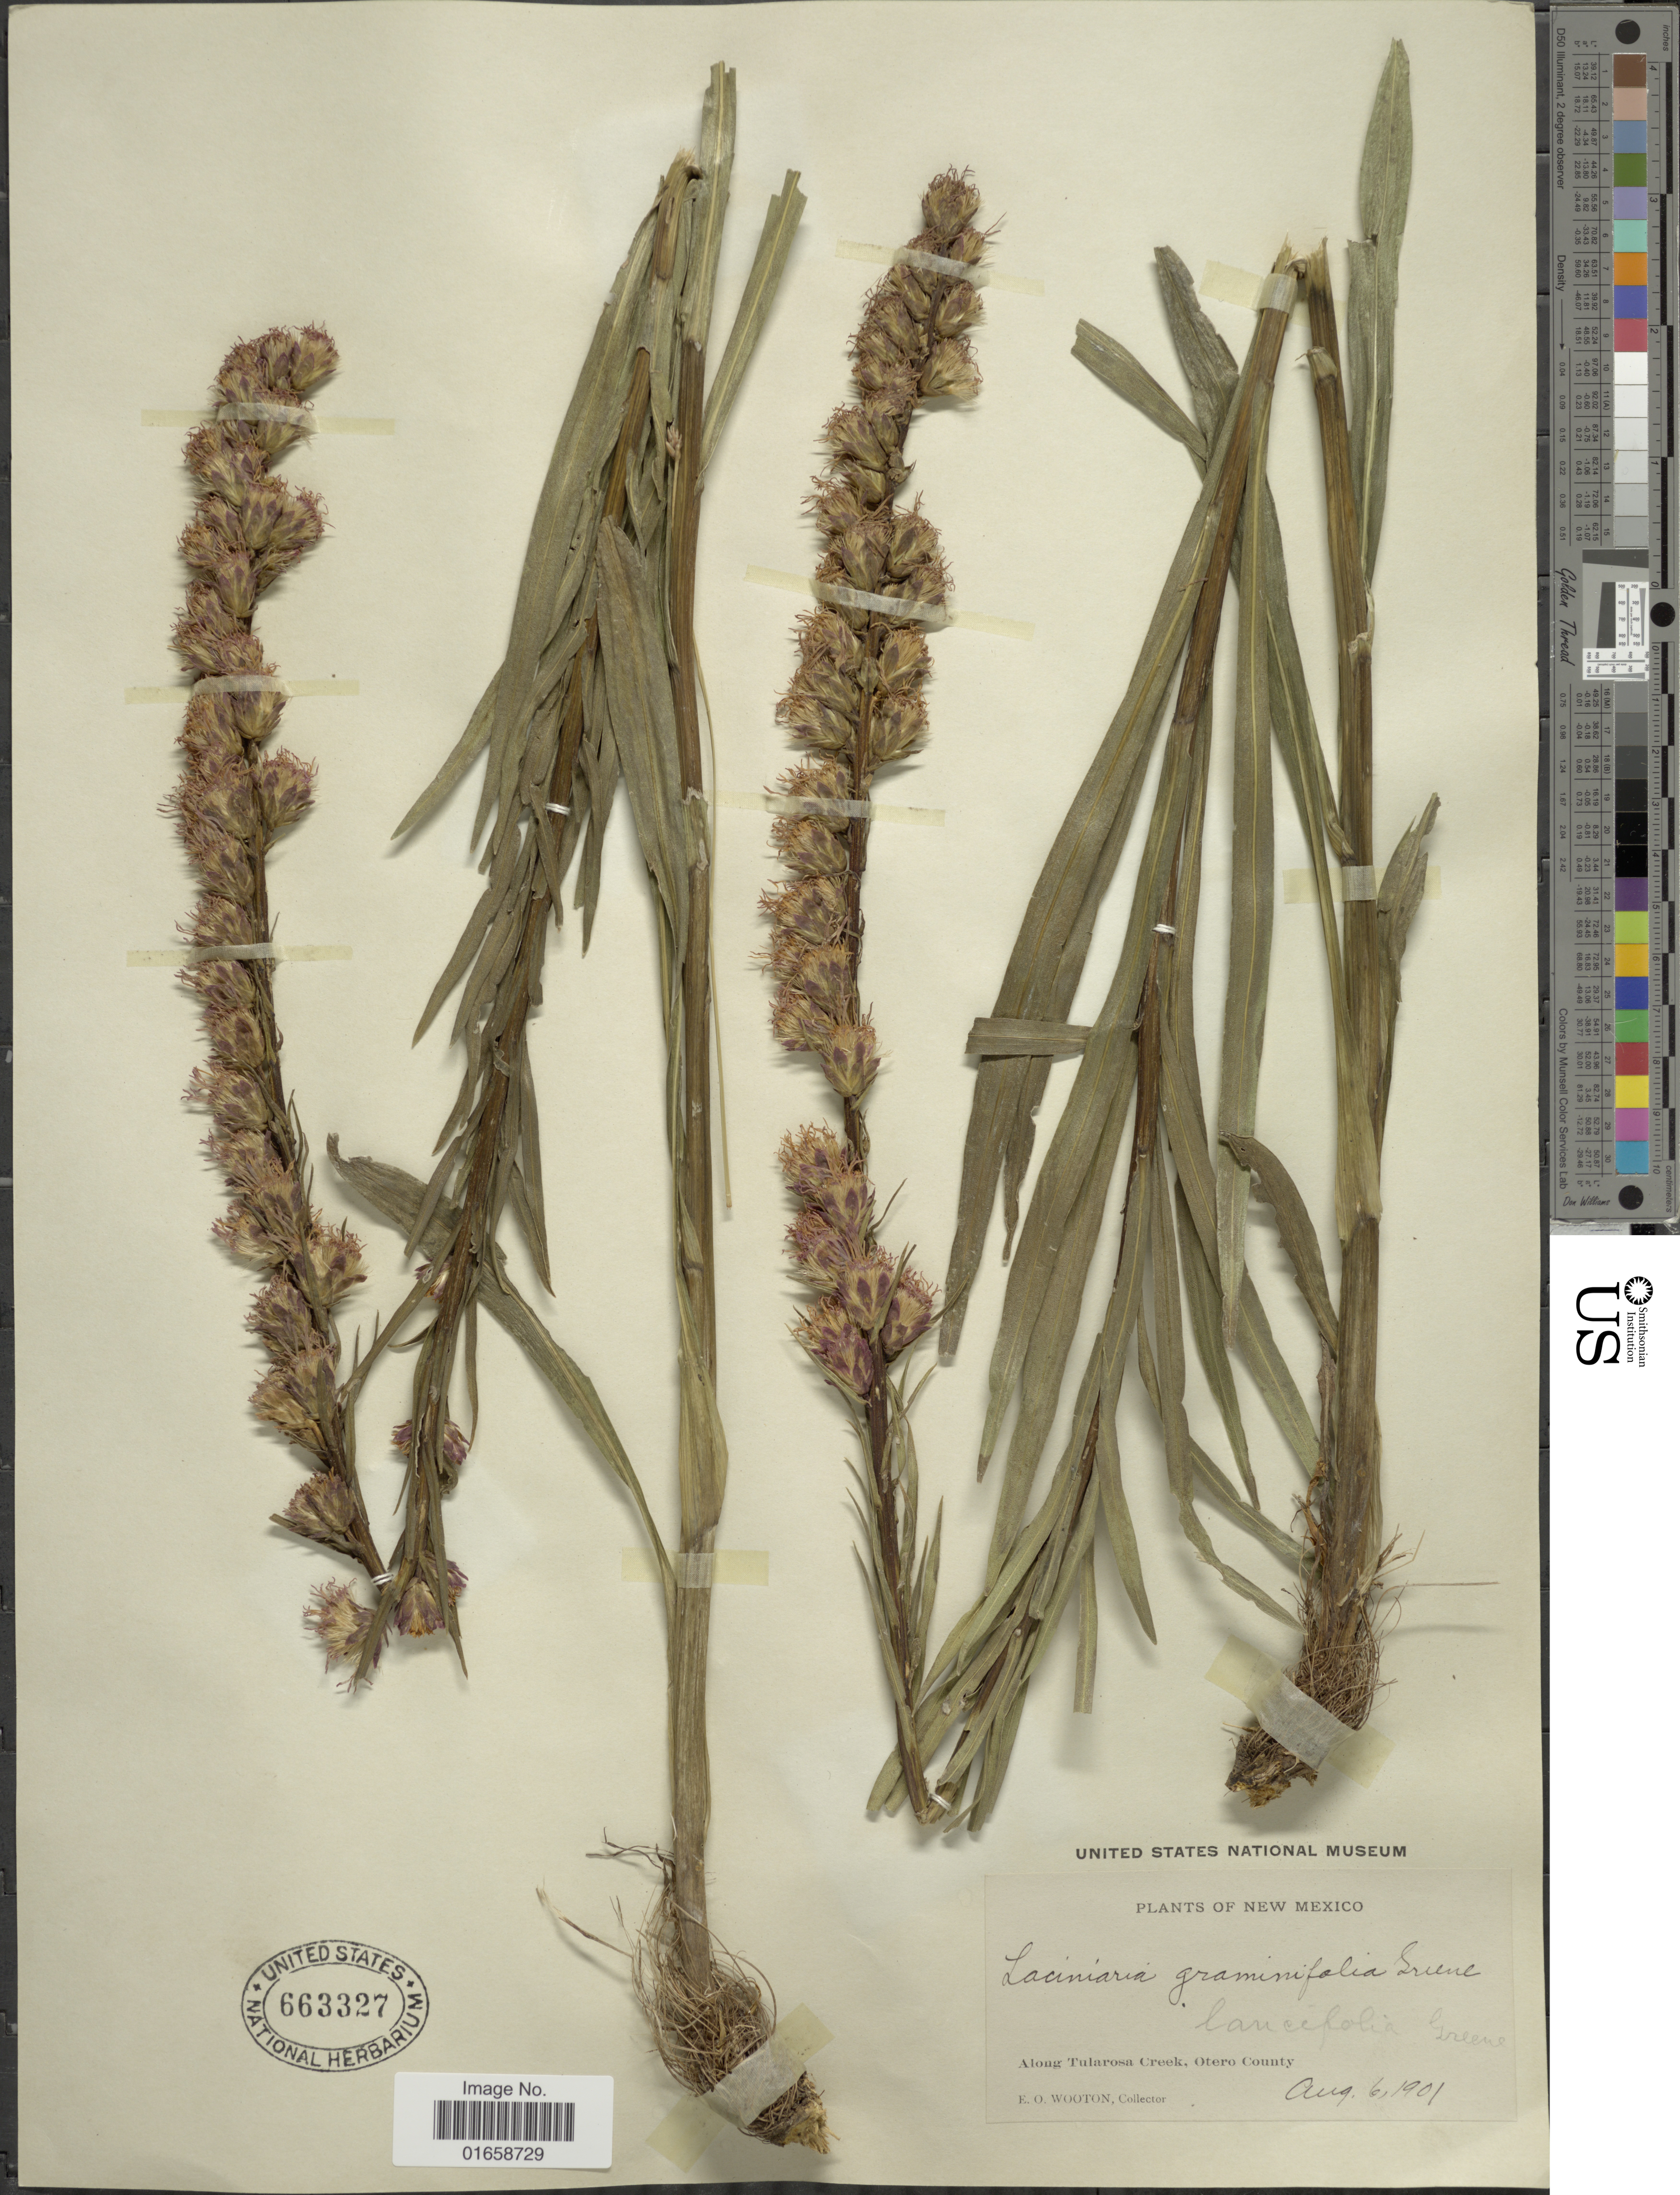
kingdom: Plantae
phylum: Tracheophyta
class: Magnoliopsida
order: Asterales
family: Asteraceae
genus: Liatris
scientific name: Liatris lancifolia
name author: (Greene) Kittell in Tidestr. & Kittell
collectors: E. O. Wooton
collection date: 1901-08-06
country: United States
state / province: New Mexico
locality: Along Tularosa, Creek, Otero County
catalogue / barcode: US 663327